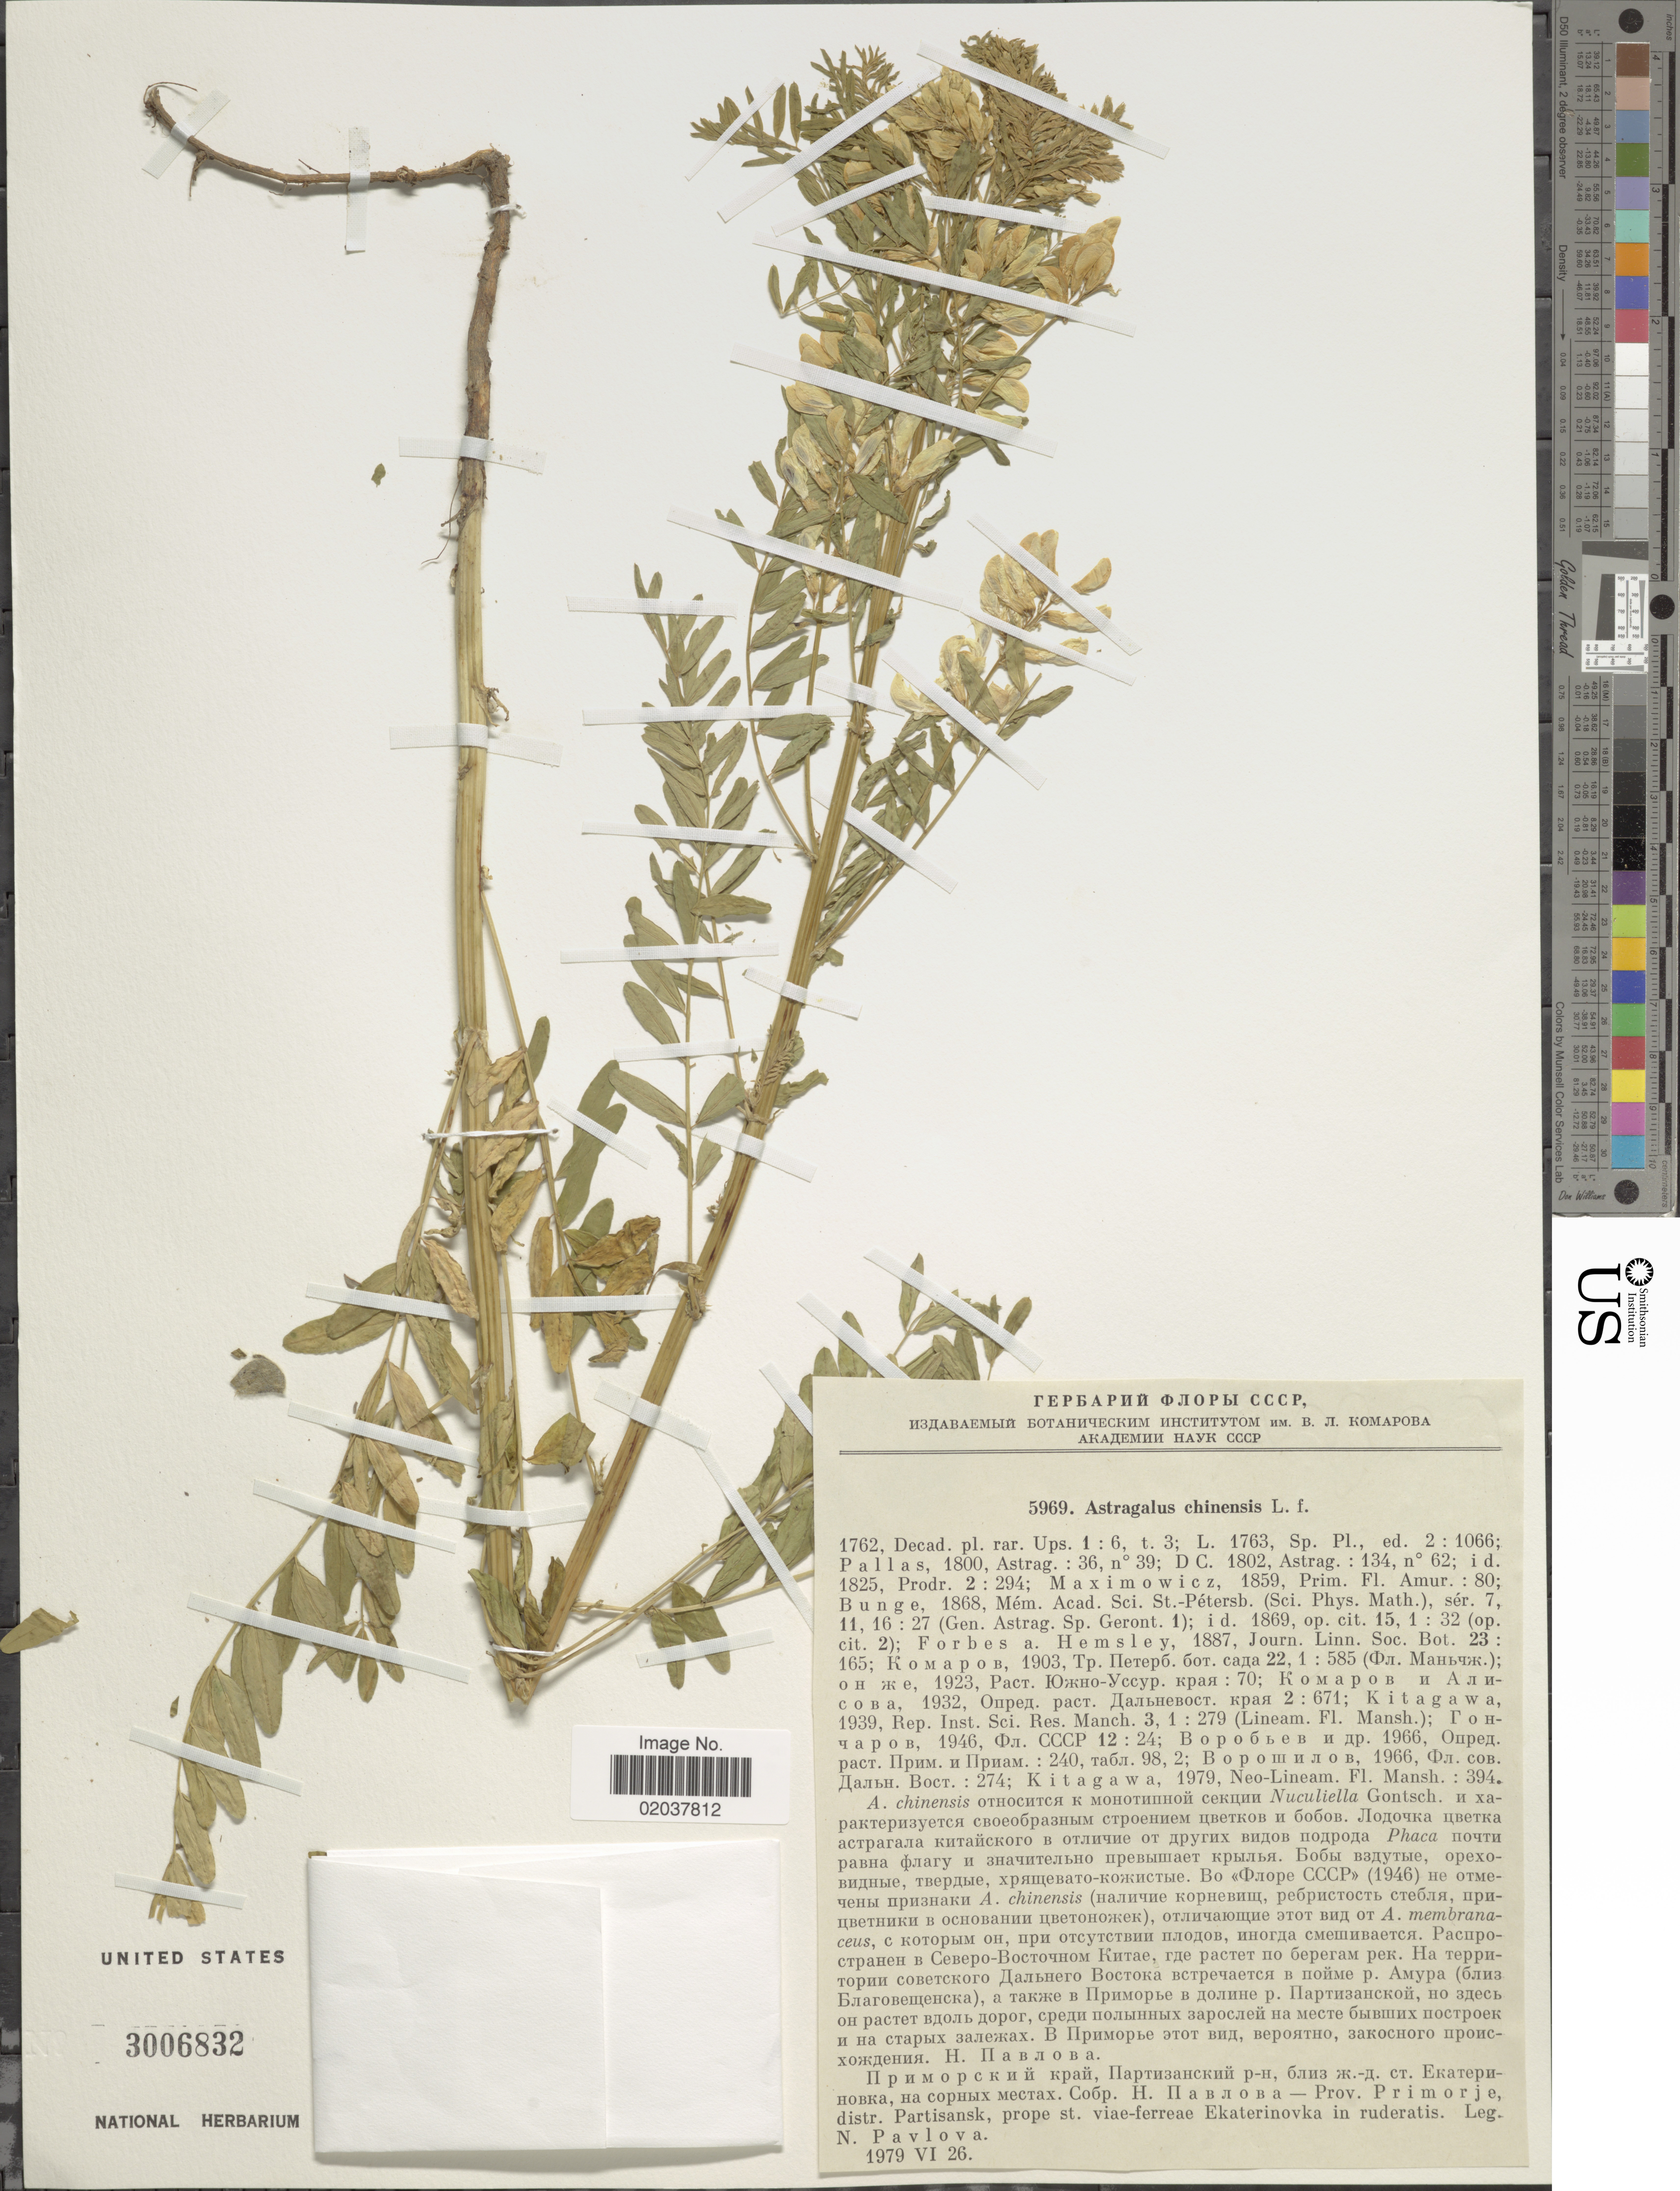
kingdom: Plantae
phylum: Tracheophyta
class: Magnoliopsida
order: Fabales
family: Fabaceae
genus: Astragalus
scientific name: Astragalus chinensis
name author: L.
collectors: N. Pavlova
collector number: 5969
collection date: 1979-06-26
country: Russian Federation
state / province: Primorsky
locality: Prov. Primorje, distr. Partisansk, prope st. viae-ferreae Ekaterinovka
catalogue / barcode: US 3006832